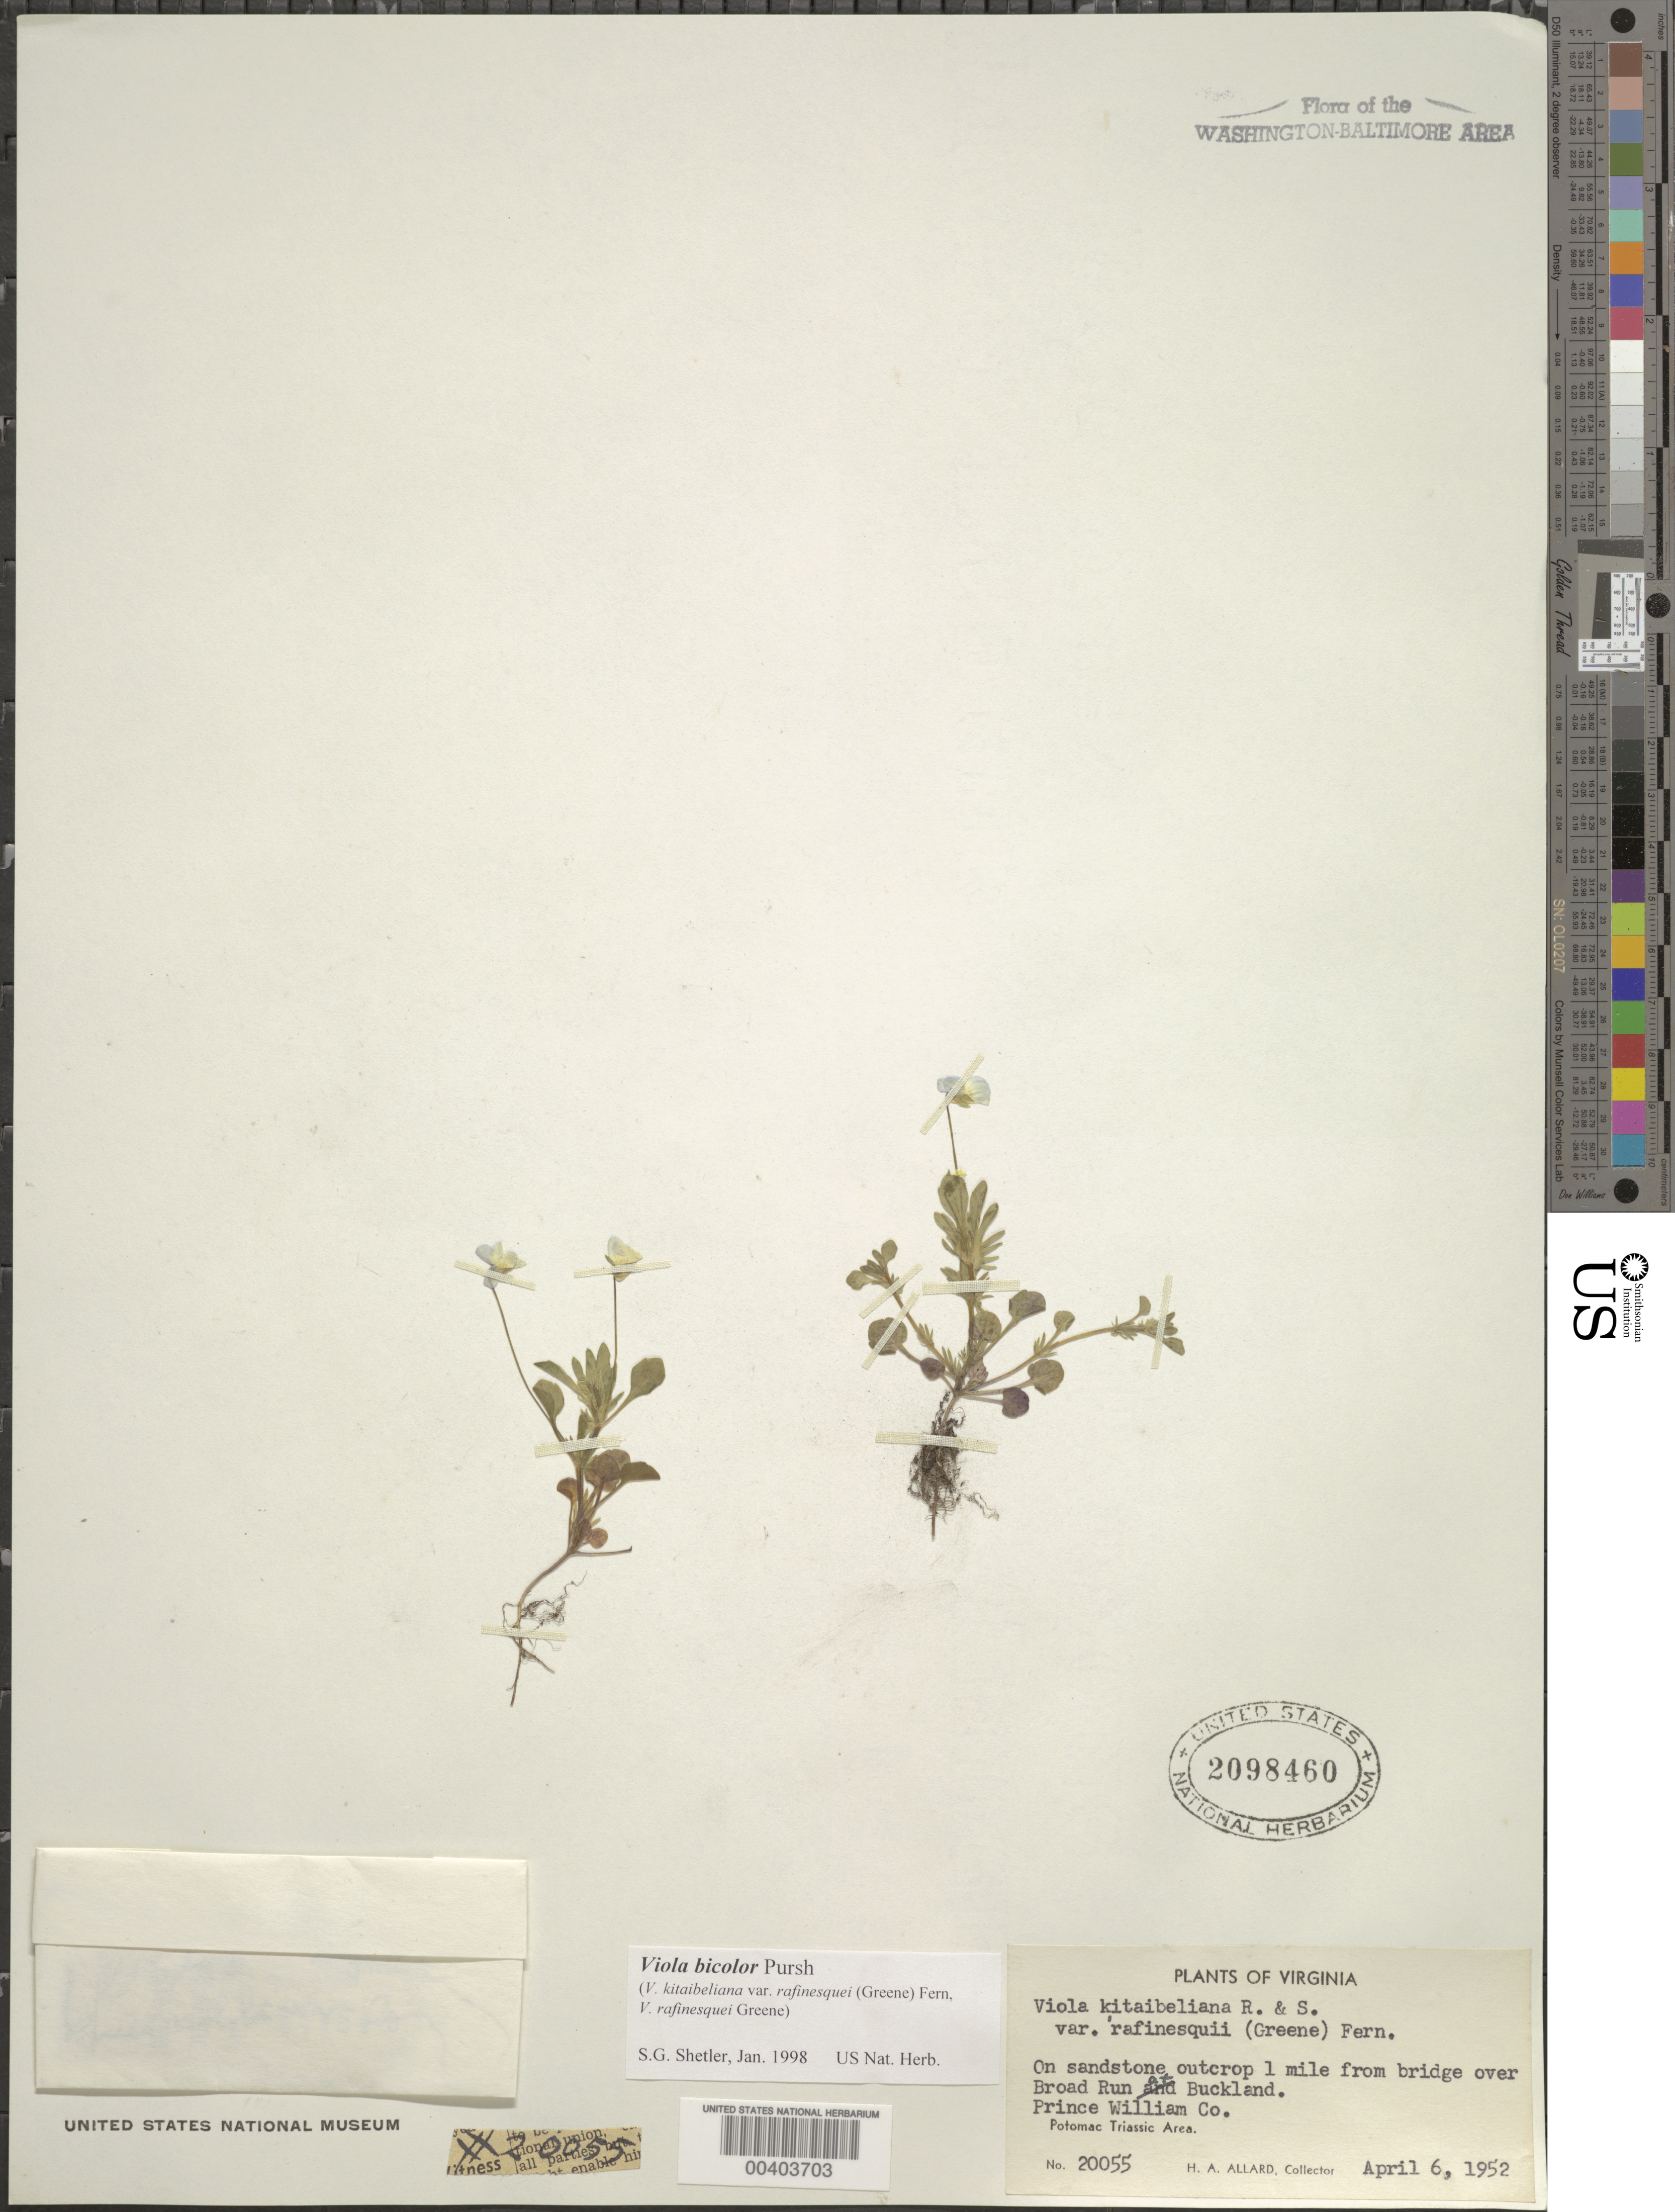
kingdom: Plantae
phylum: Tracheophyta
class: Magnoliopsida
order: Malpighiales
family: Violaceae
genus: Viola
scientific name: Viola bicolor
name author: Pursh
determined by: Shetler, Stanwyn G., (US), NMNH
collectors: H. A. Allard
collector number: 20055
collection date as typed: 06 Apr 1952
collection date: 1952-04-06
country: United States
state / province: Virginia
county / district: Prince William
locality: Broad Run at Buckland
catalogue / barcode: US 2098460